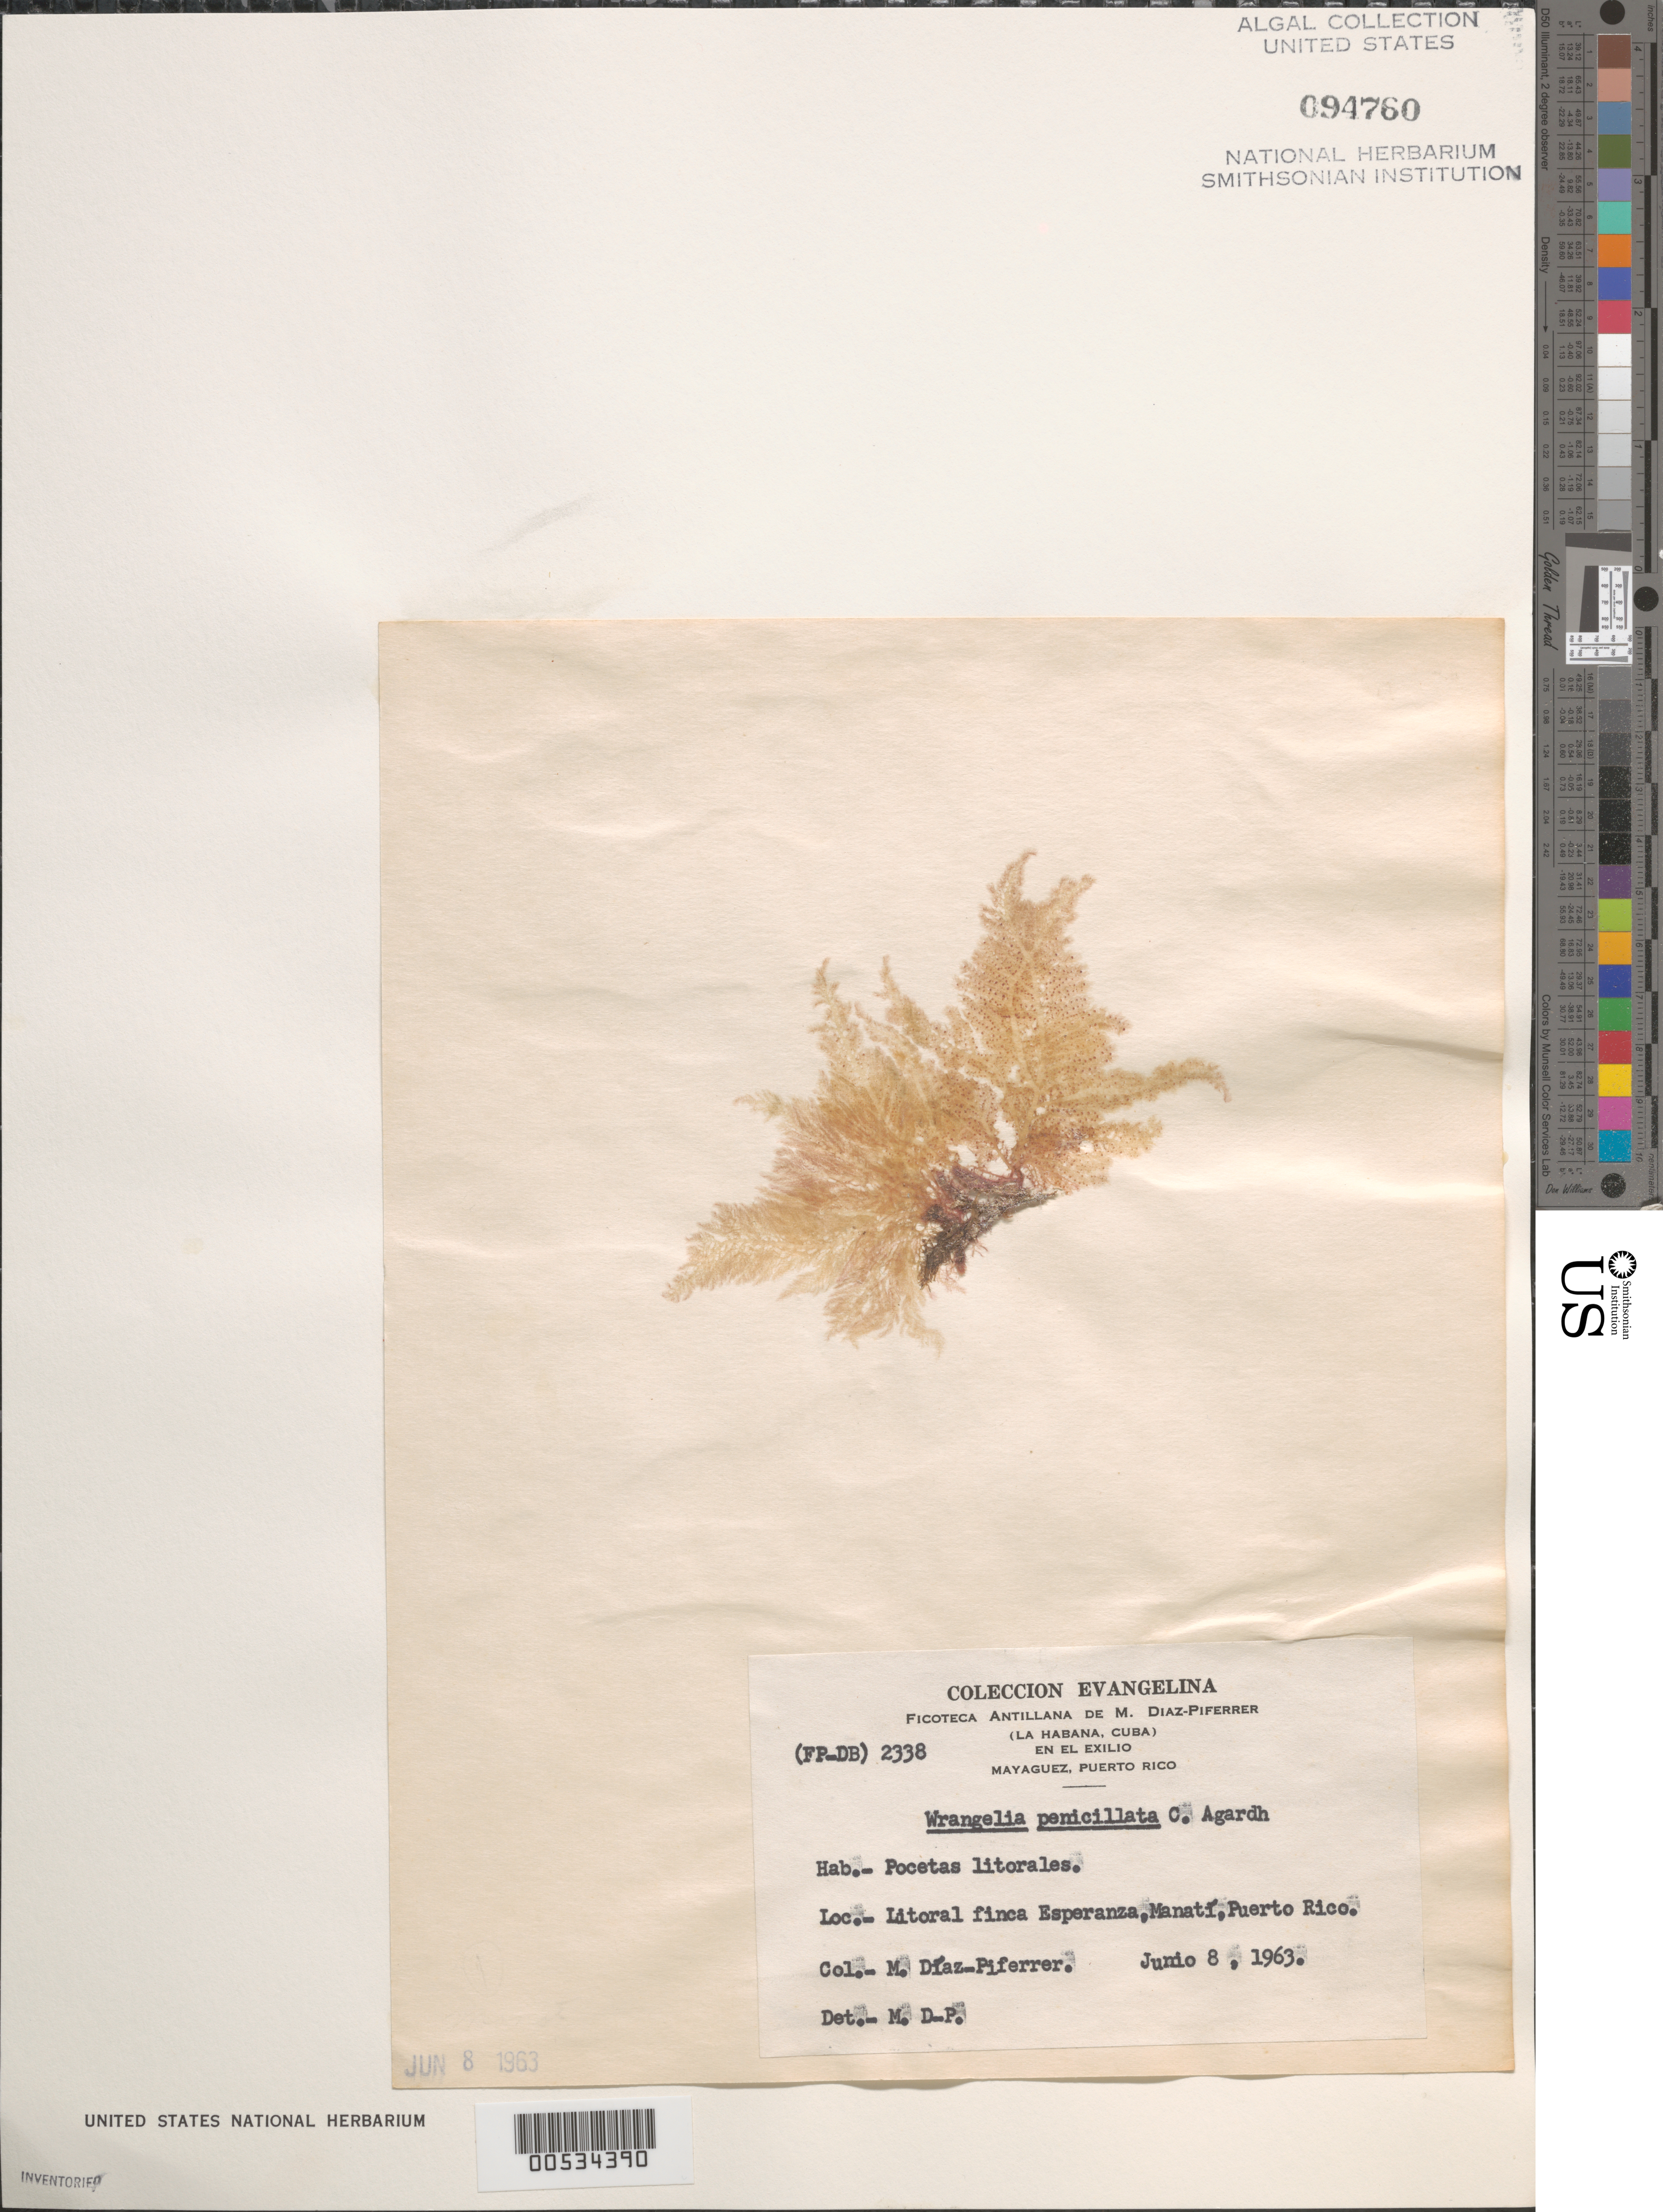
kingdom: Plantae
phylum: Rhodophyta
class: Florideophyceae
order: Ceramiales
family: Wrangeliaceae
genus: Wrangelia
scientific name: Wrangelia penicillata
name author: (C. Agardh) C. Agardh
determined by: Diaz-Piferrer, M.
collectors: M. Diaz-Piferrer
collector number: (fp-db) 2338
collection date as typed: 08 Jun 1963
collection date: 1963-06-08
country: Puerto Rico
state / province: Manati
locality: Esperanza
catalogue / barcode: US 94760